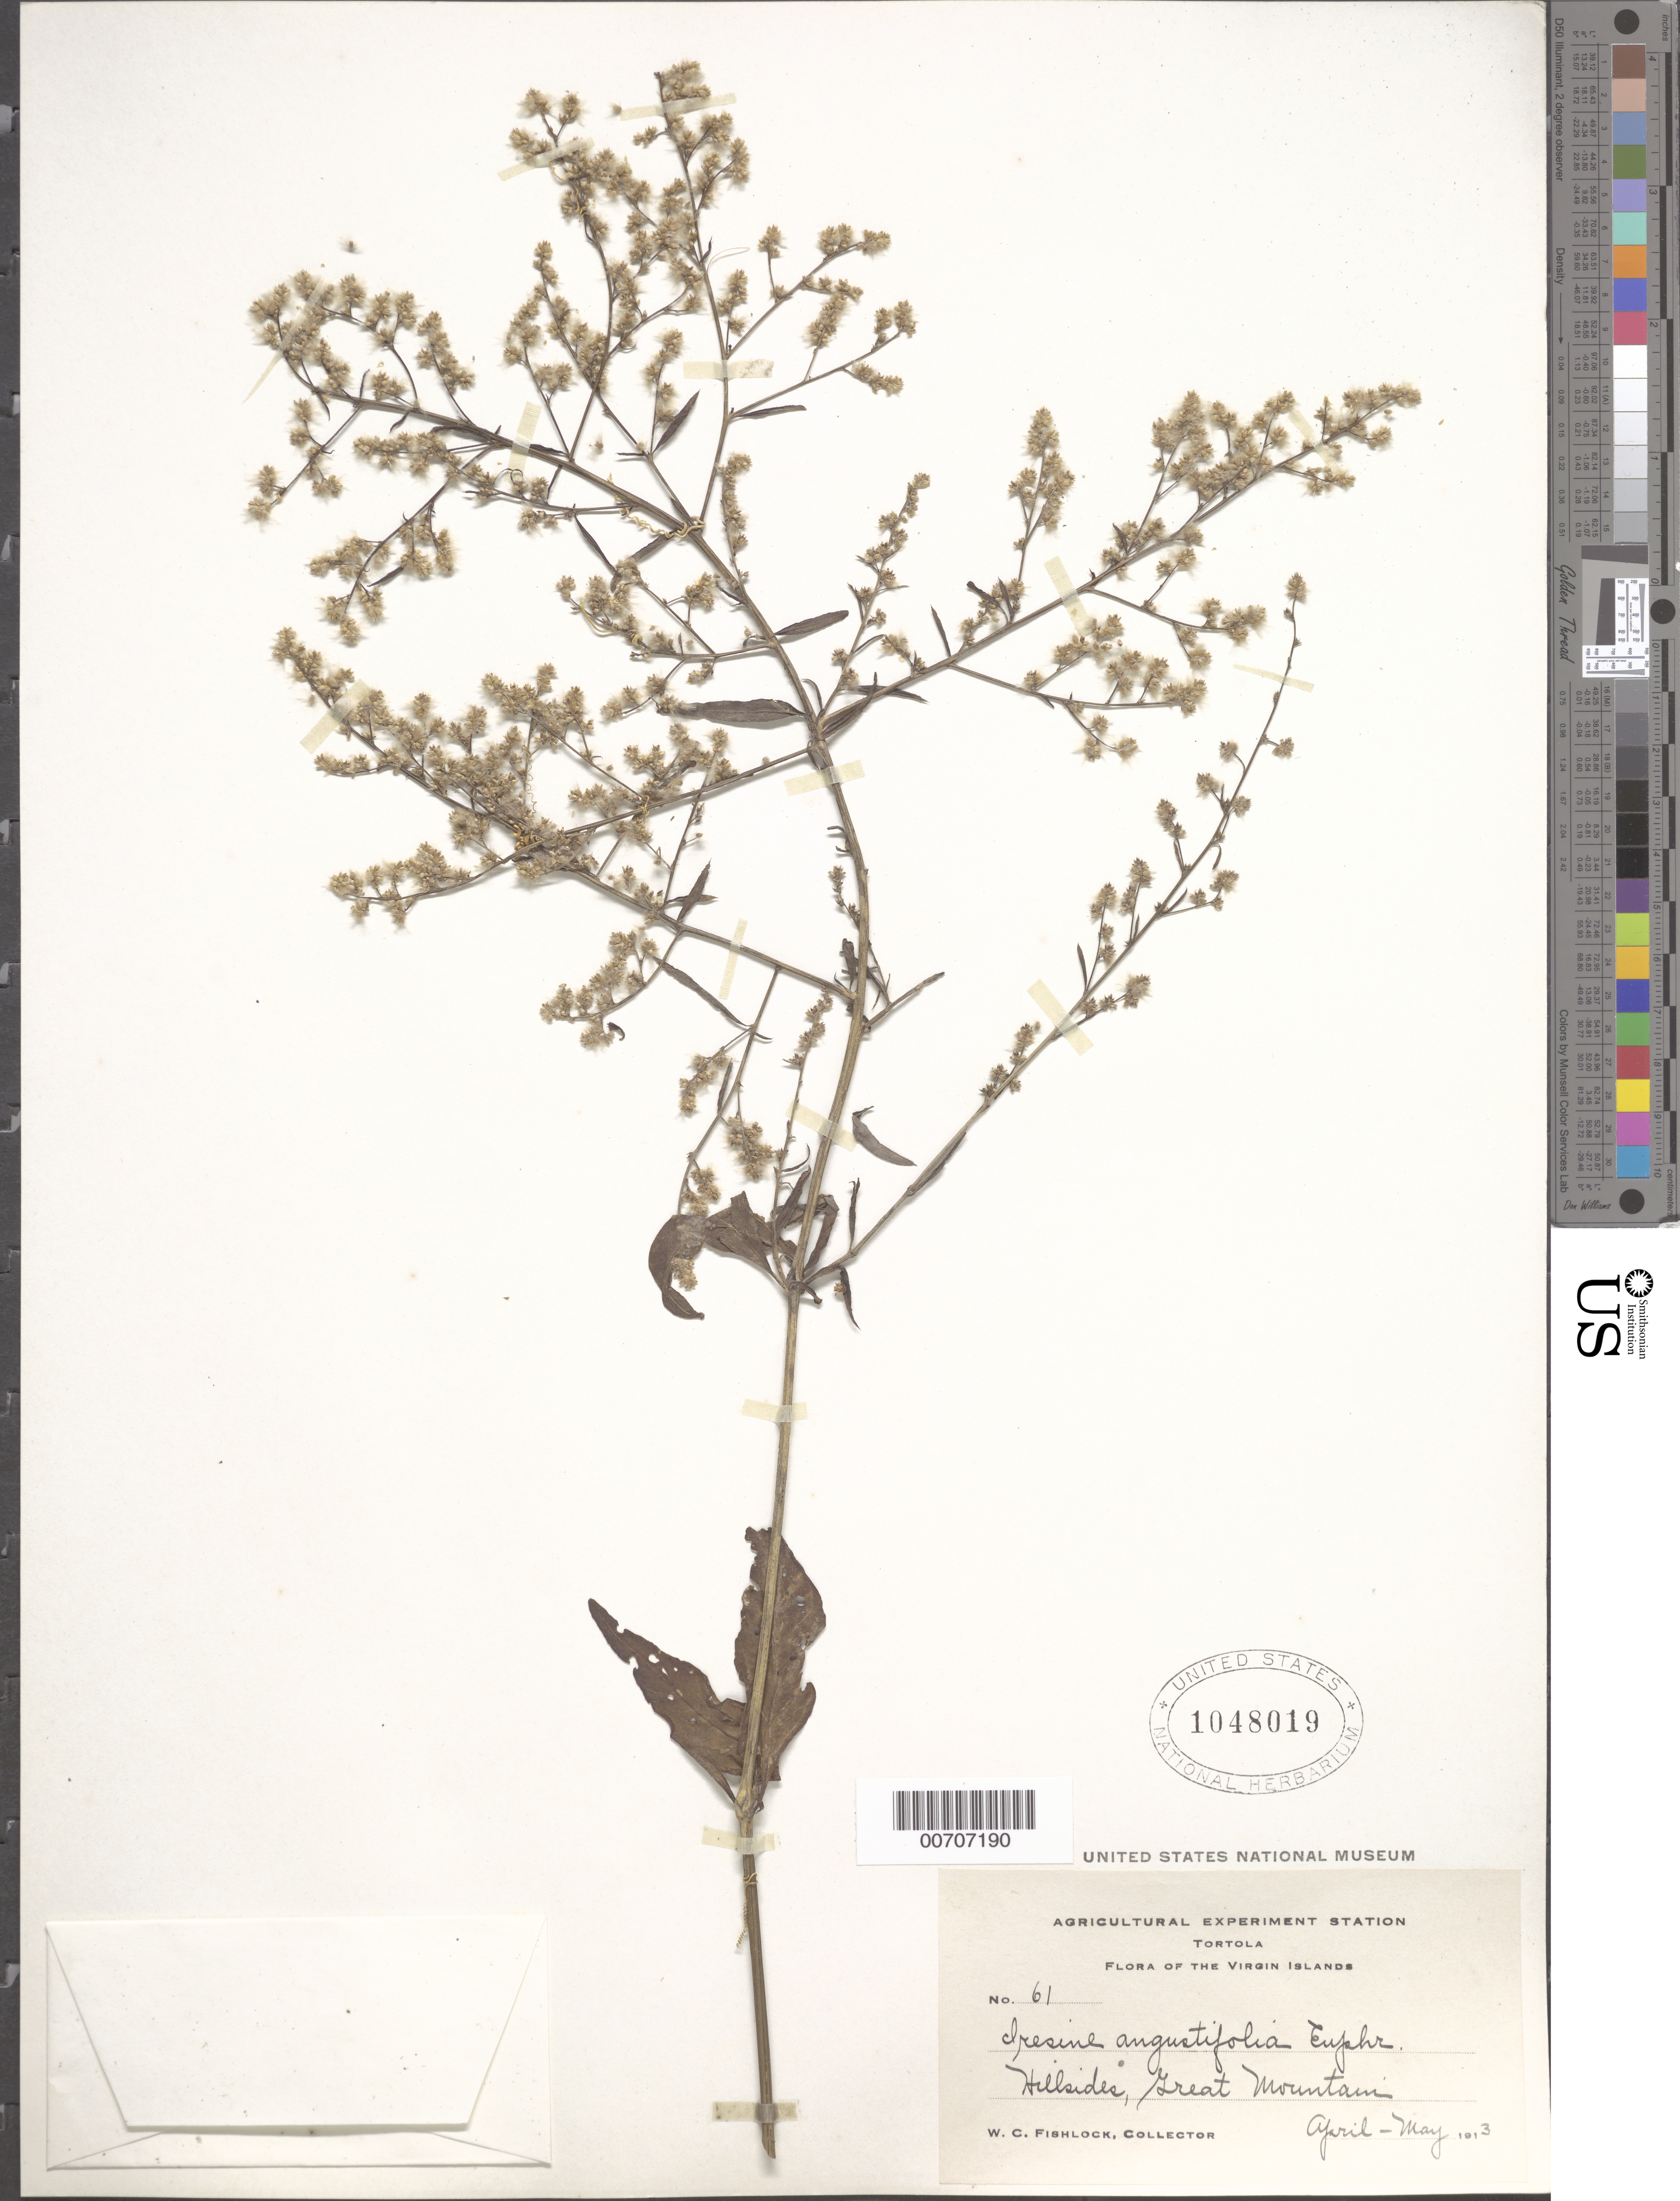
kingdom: Plantae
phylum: Tracheophyta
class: Magnoliopsida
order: Caryophyllales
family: Amaranthaceae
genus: Iresine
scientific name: Iresine angustifolia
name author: Euphrasén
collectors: W. Fishlock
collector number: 61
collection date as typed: Apr 1913 to -- May 1913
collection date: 1913-04/1913-05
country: British Virgin Islands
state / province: Tortola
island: Tortola Island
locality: Great Mountain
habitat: Hillsides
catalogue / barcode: US 1048019